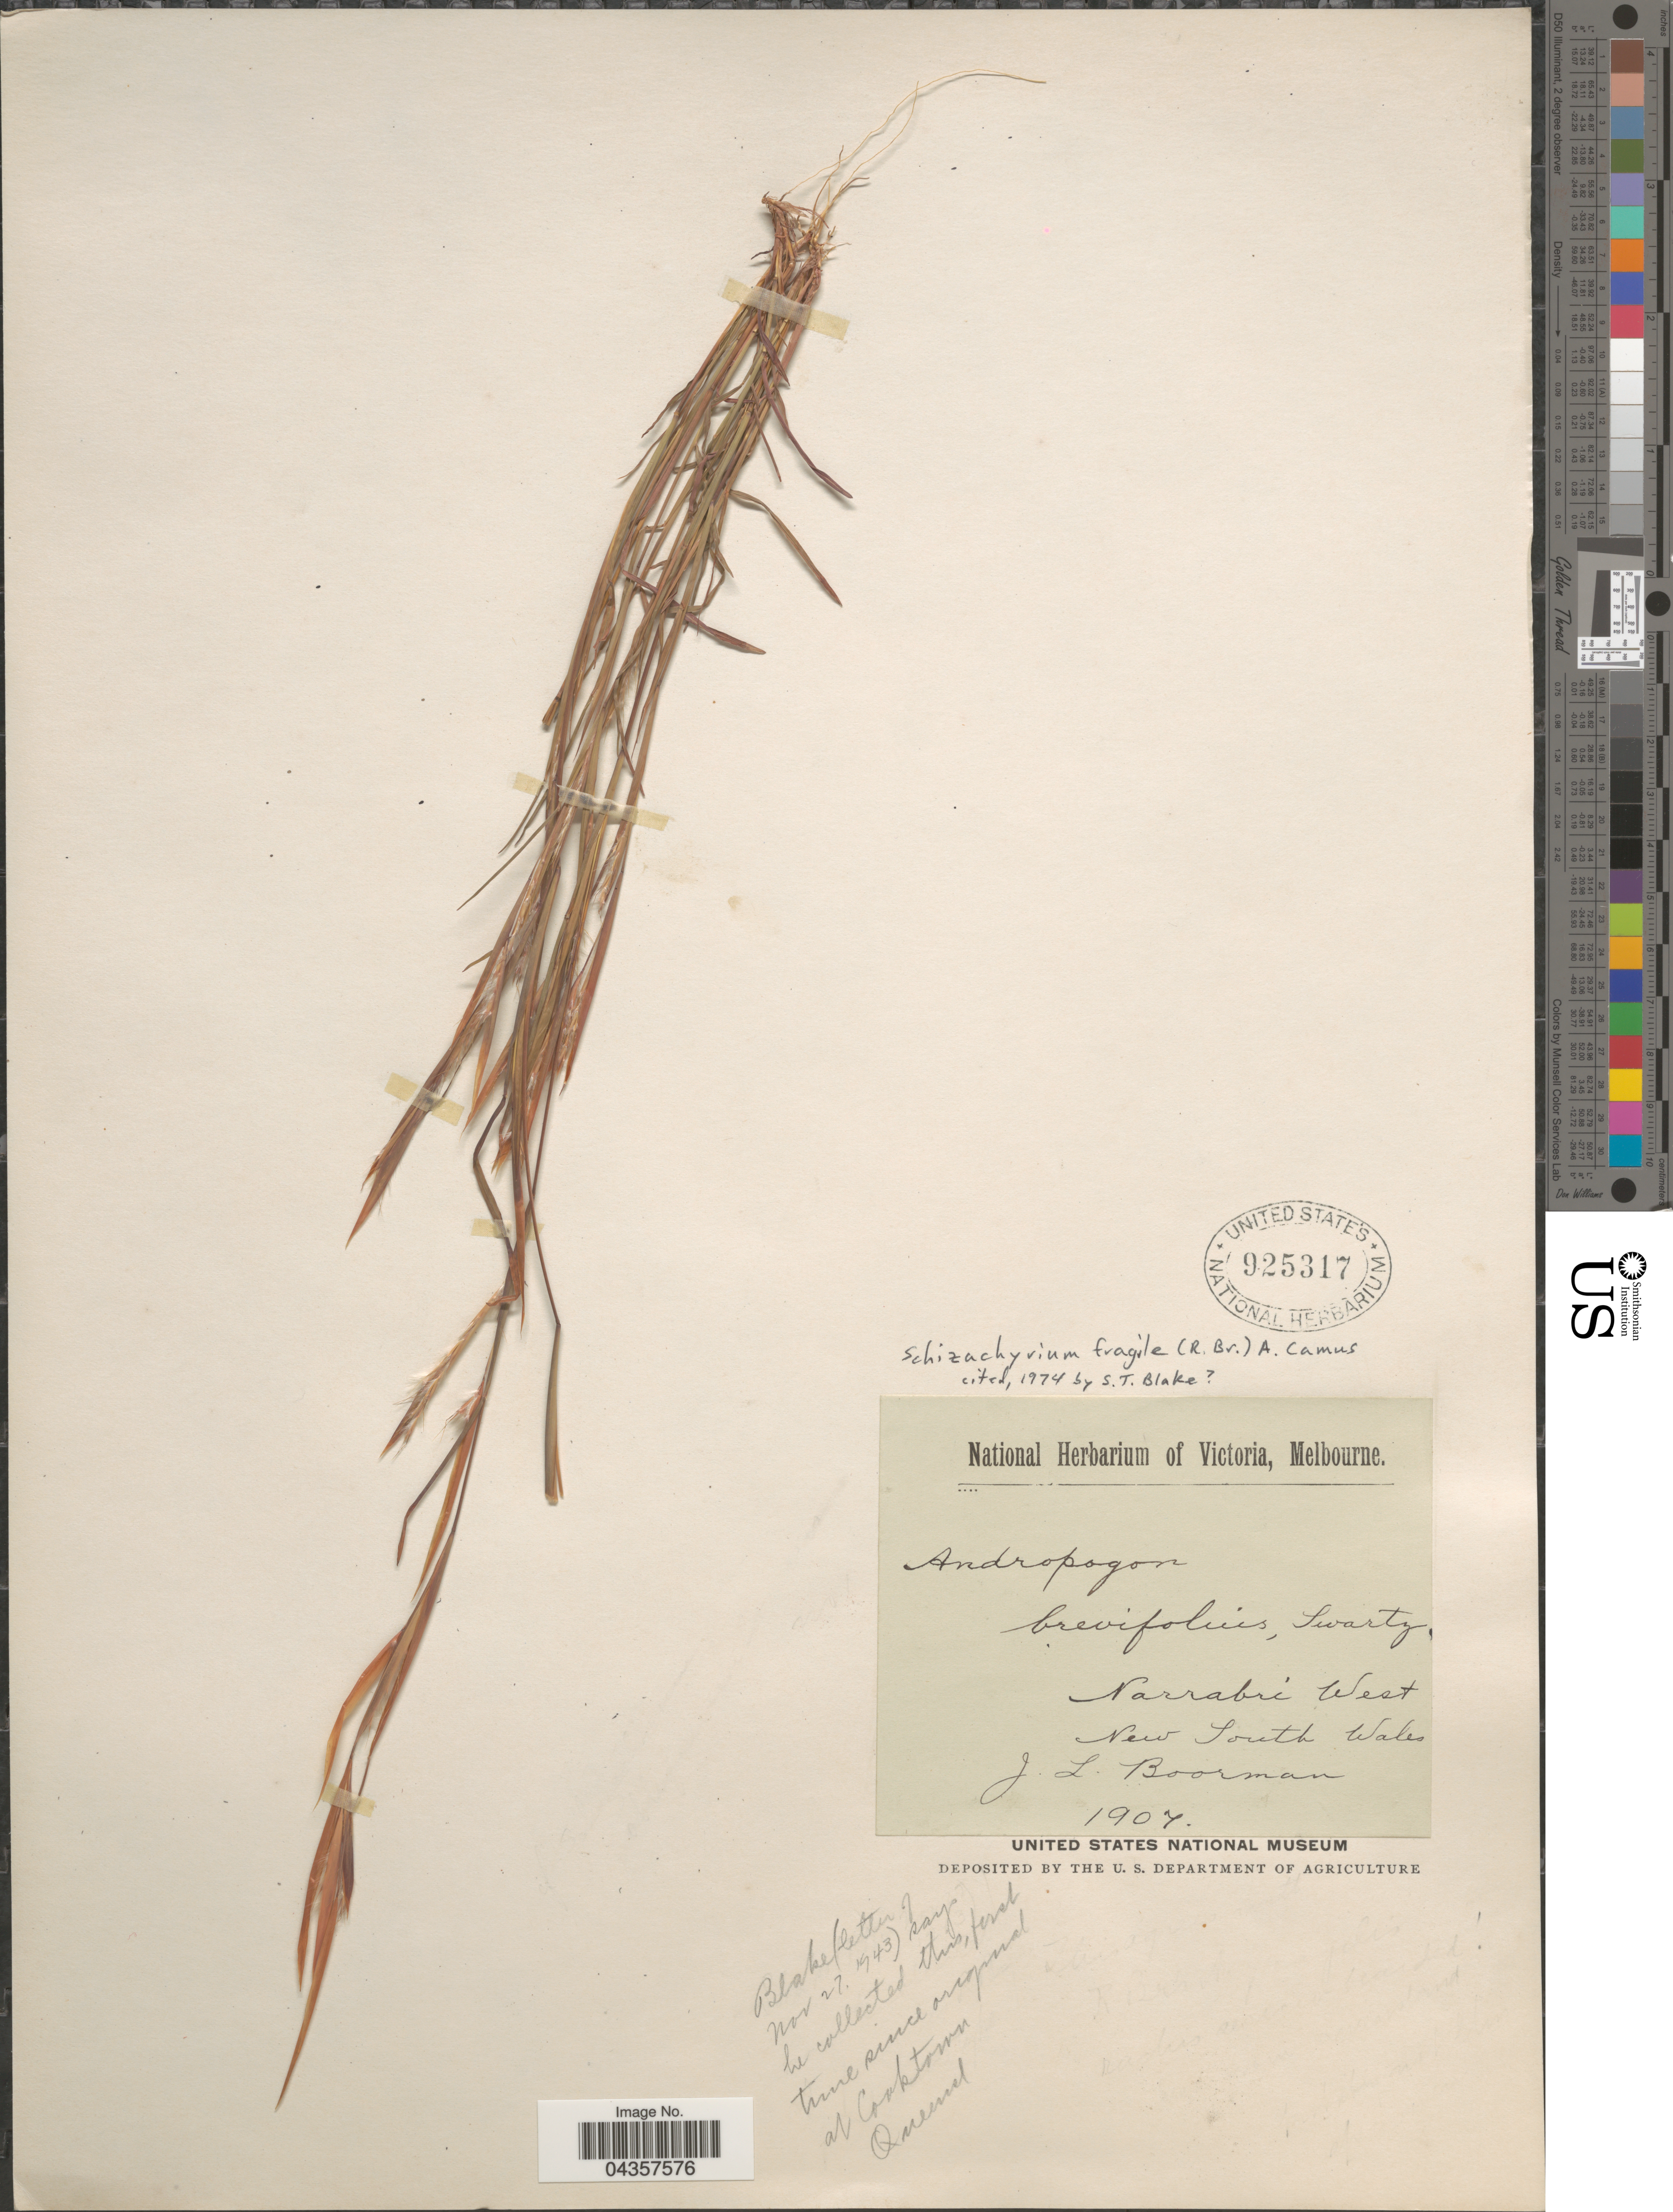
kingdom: Plantae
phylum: Tracheophyta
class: Liliopsida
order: Poales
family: Poaceae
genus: Schizachyrium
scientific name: Schizachyrium fragile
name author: (R. Br.) A. Camus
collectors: J. Boorman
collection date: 1907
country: Australia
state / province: New South Wales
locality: Narrabri West.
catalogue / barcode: US 925317